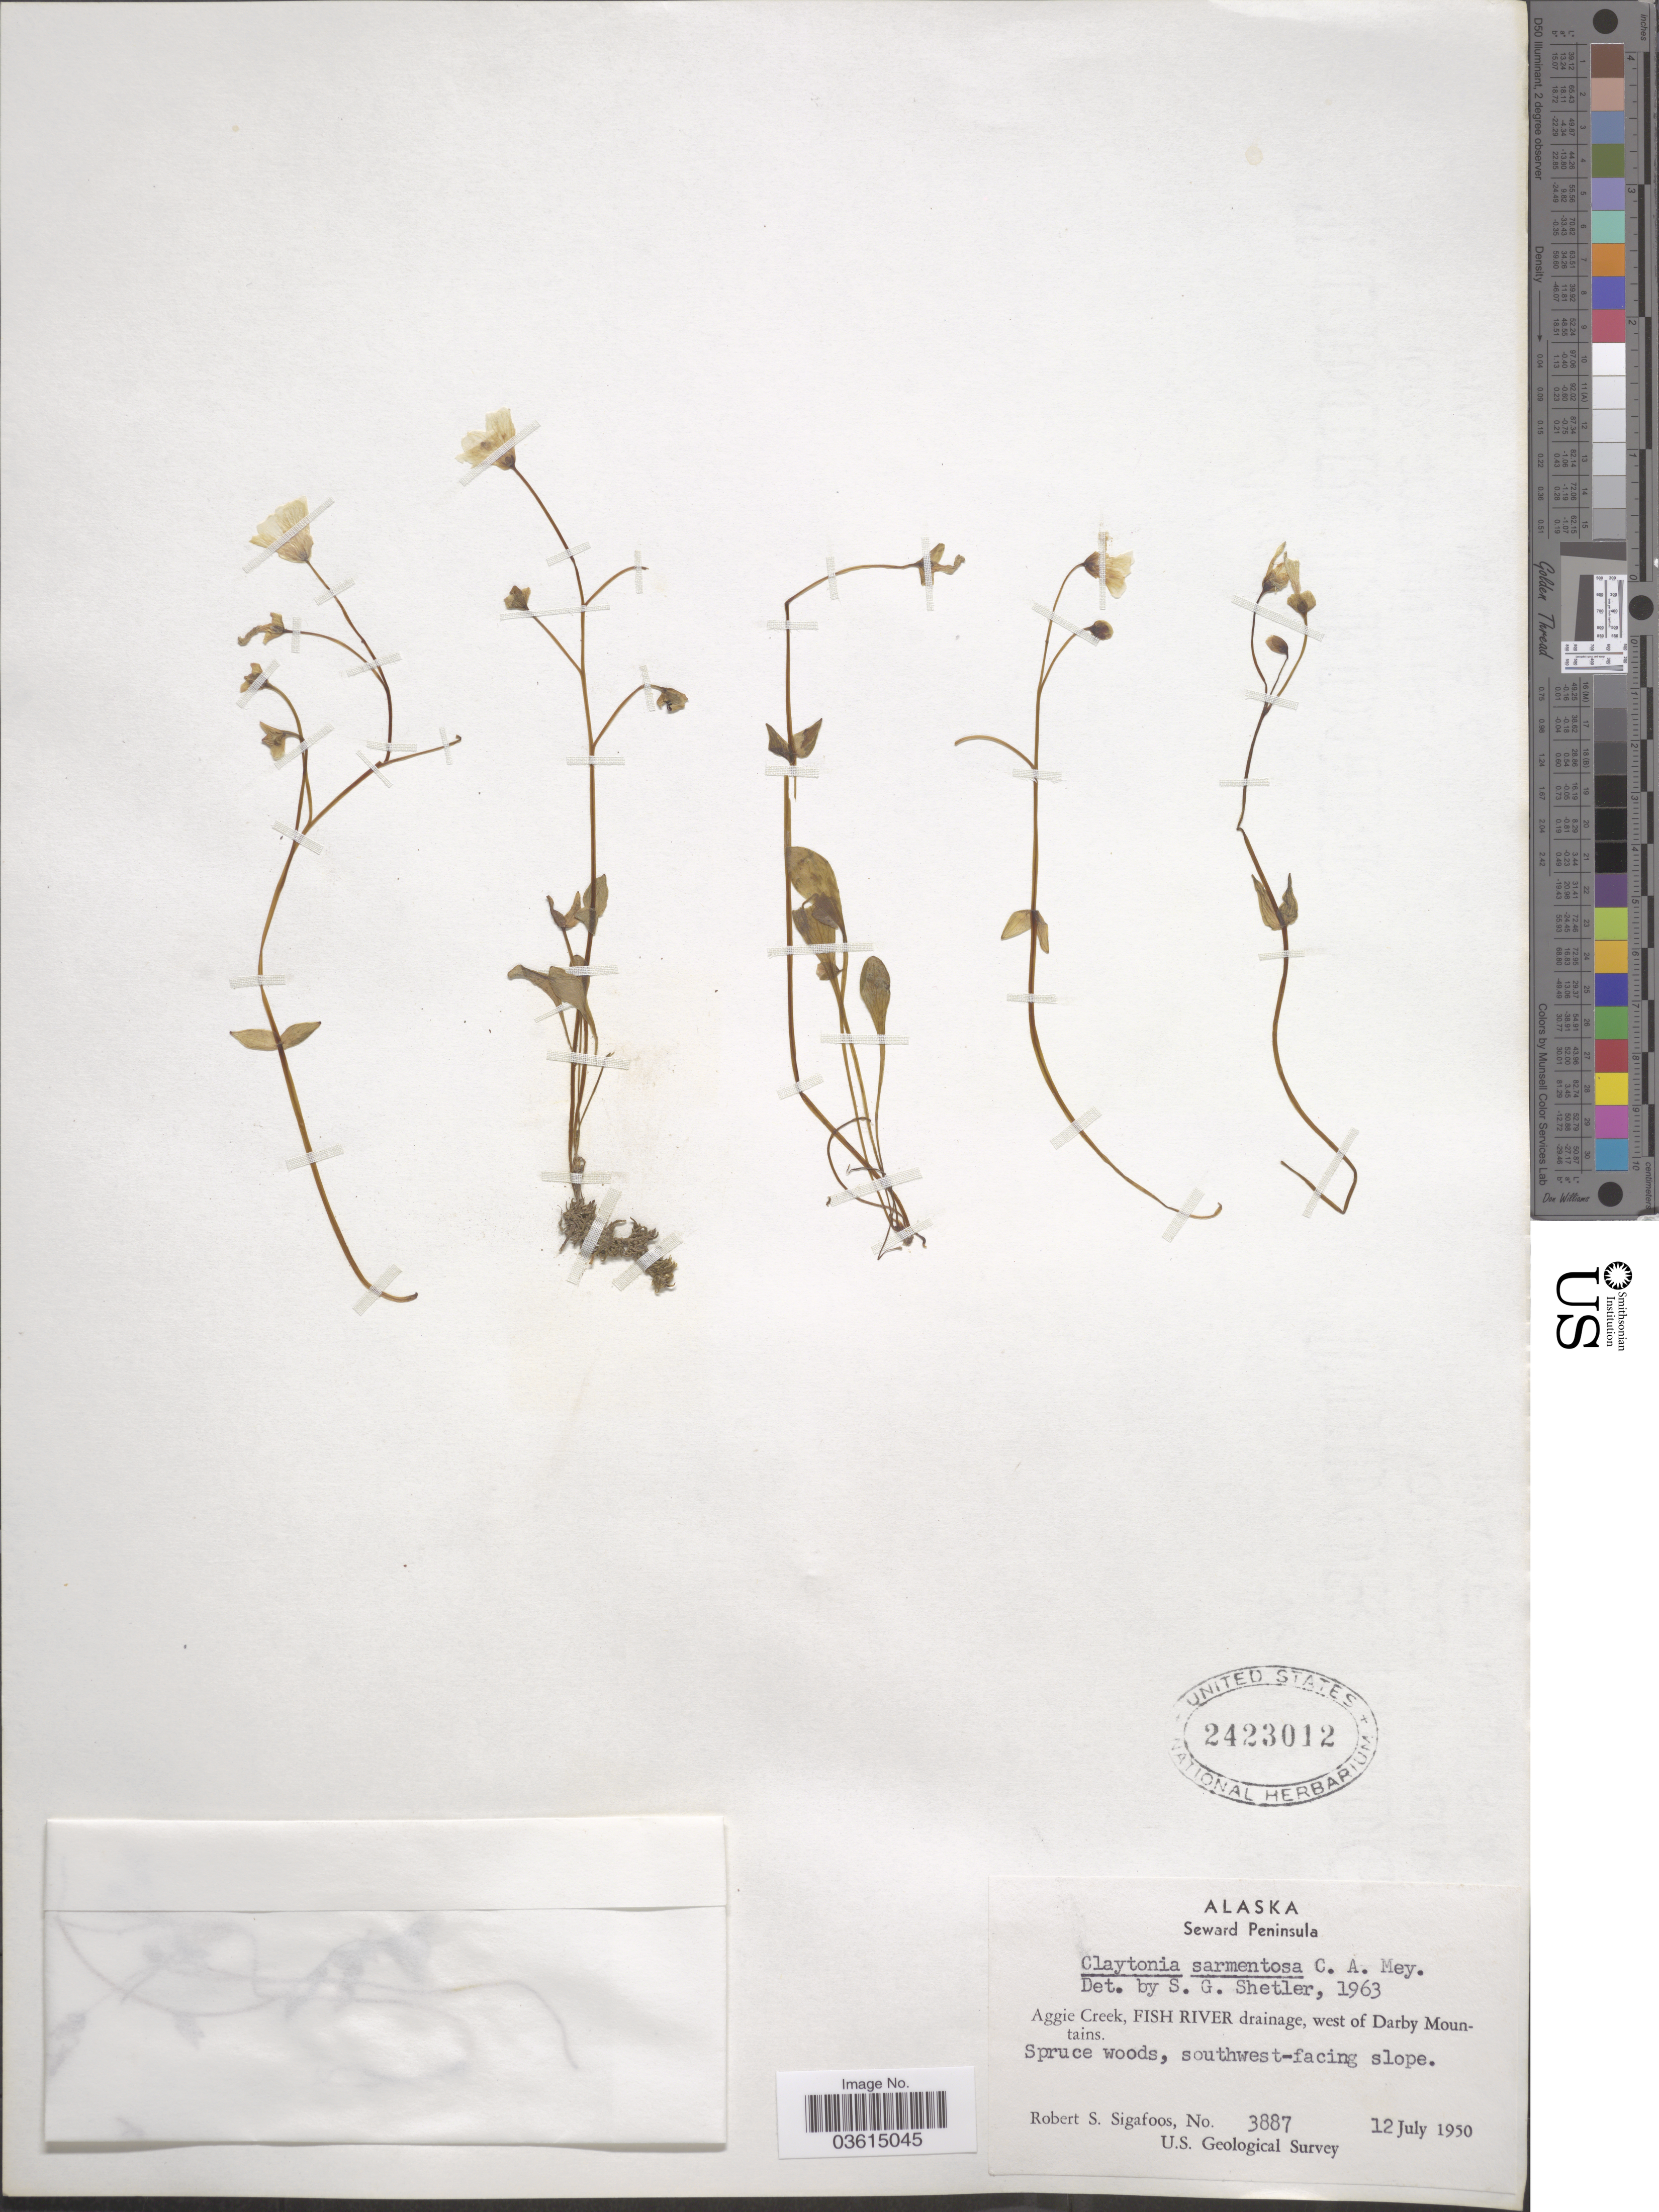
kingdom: Plantae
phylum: Tracheophyta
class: Magnoliopsida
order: Caryophyllales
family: Montiaceae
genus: Claytonia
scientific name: Claytonia sarmentosa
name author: C.A. Mey.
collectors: R. Sigafoos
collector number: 3887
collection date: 1950-07-12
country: United States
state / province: Alaska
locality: Seward Peninsula. Aggie Creek, Fish River drainage, west of Darby Mountains. Southwest-facing slope.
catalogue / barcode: US 2423012